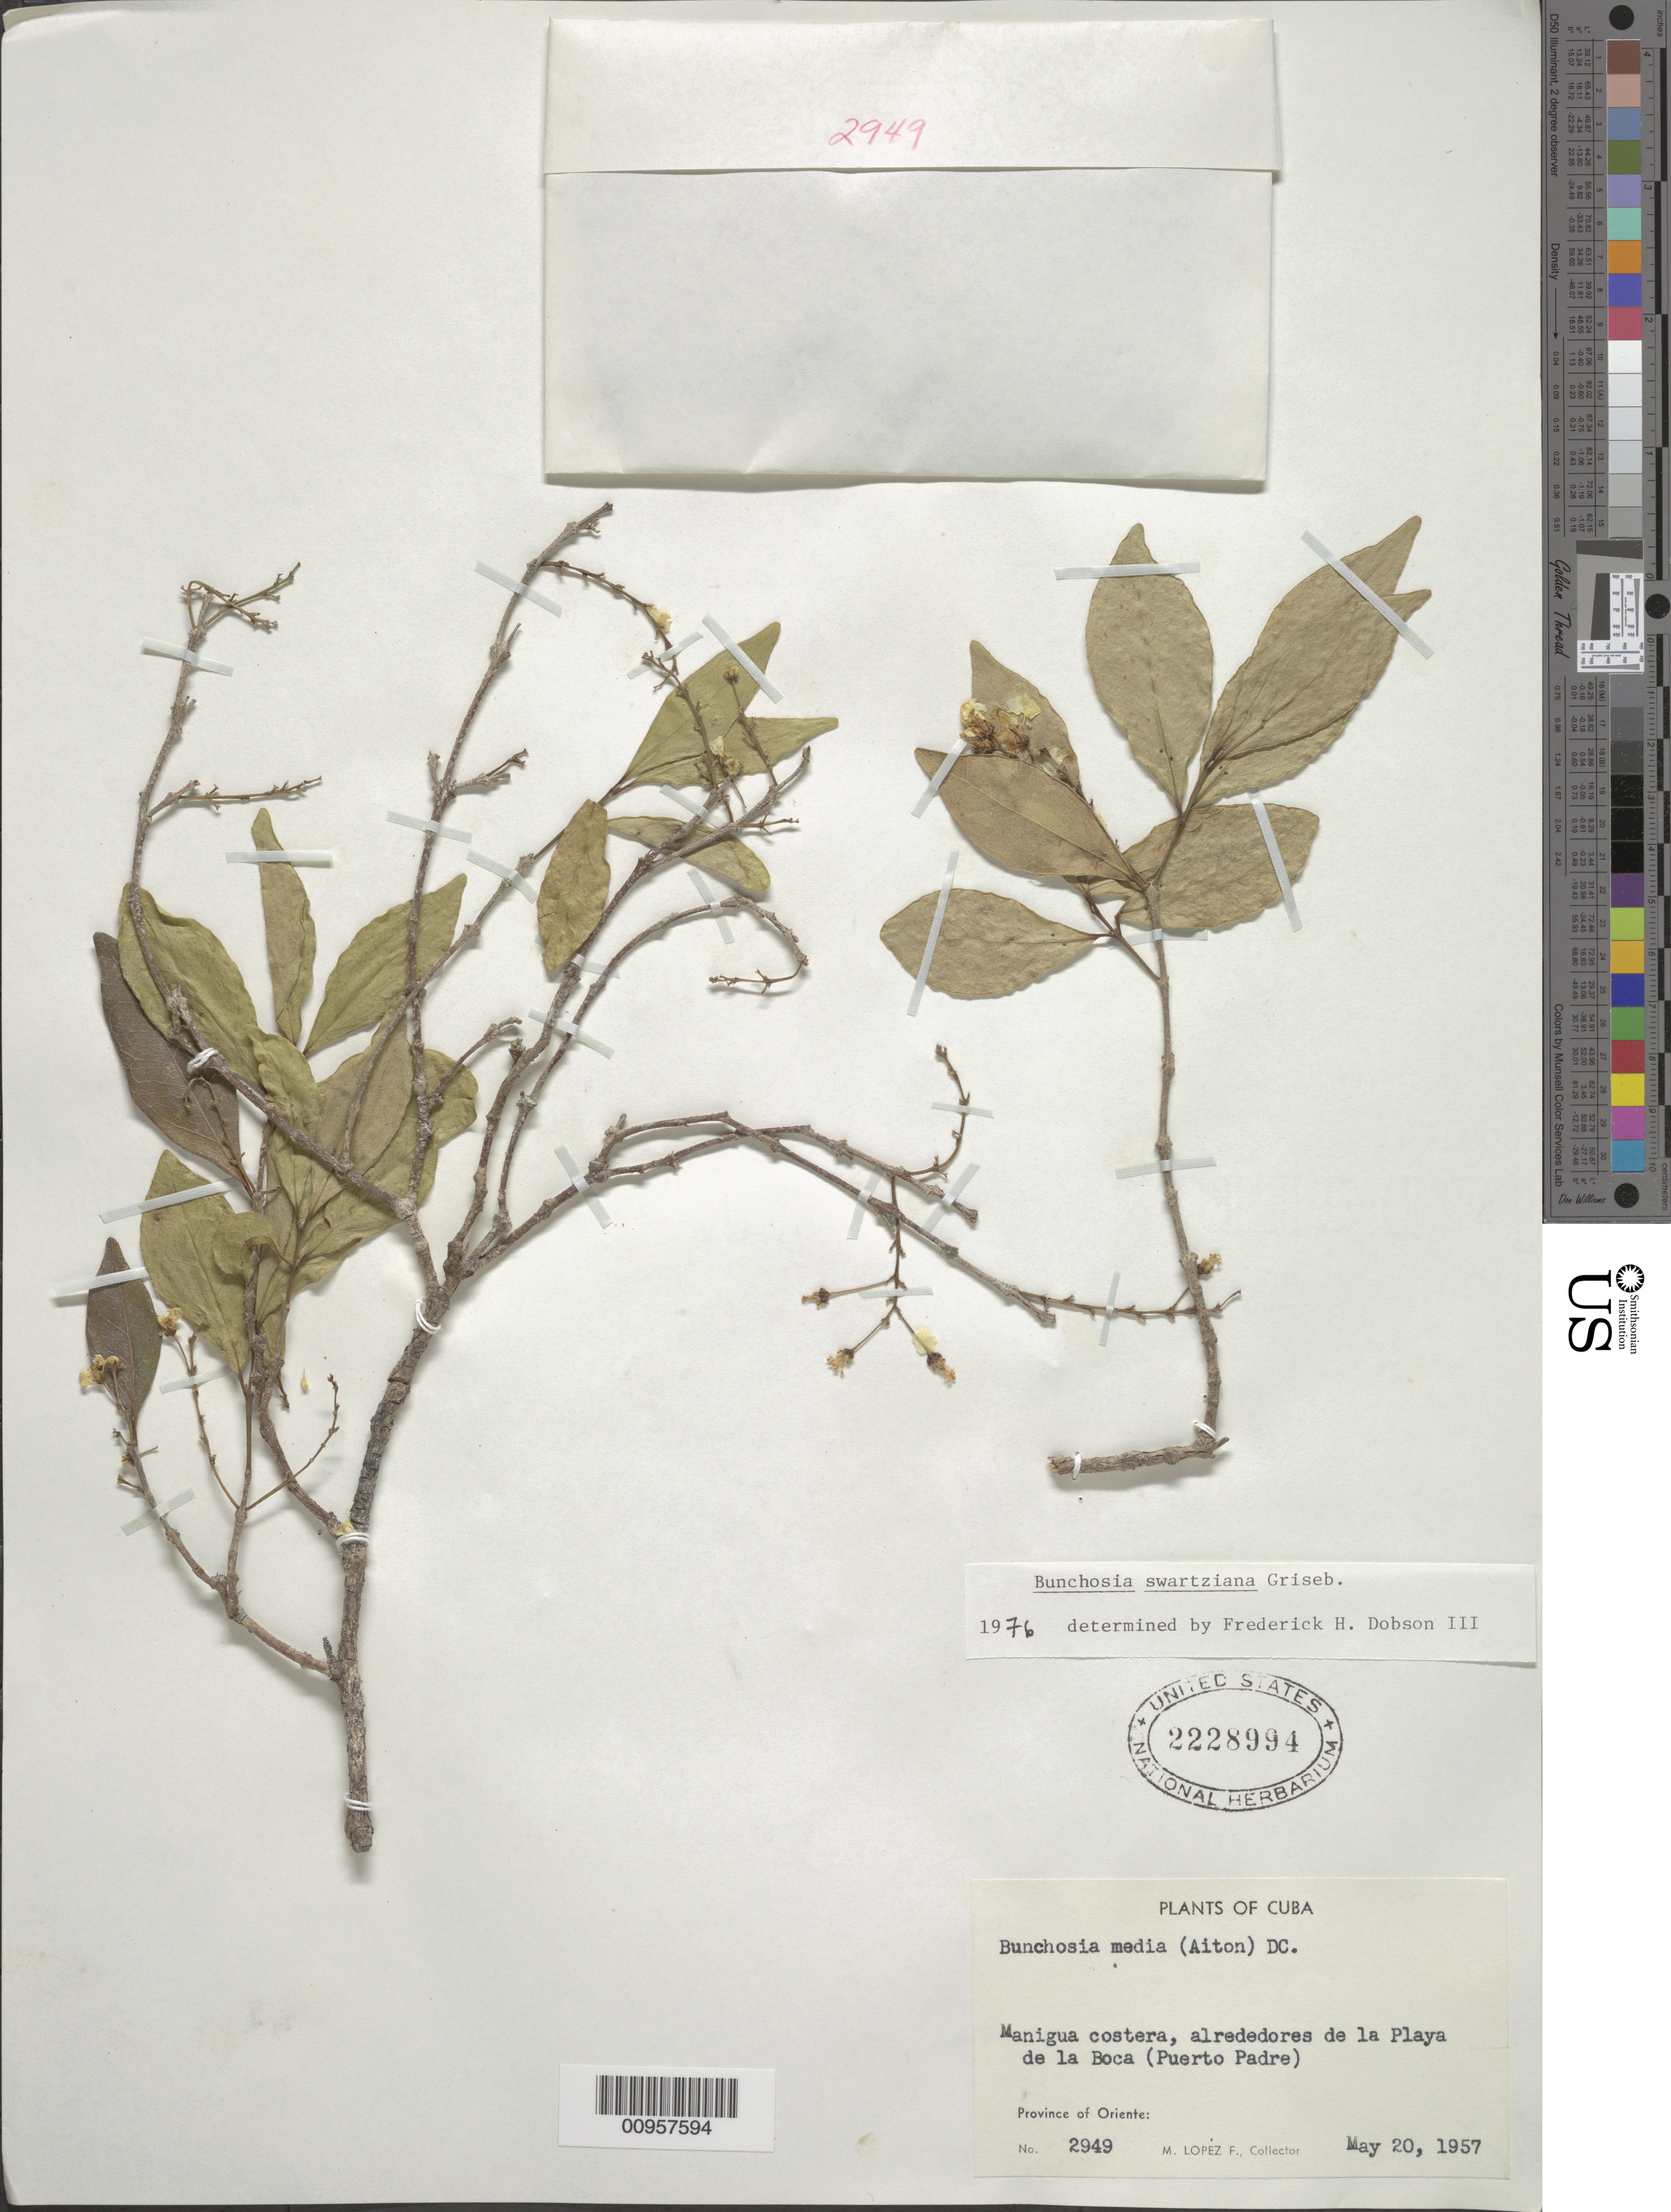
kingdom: Plantae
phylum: Tracheophyta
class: Magnoliopsida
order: Malpighiales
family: Malpighiaceae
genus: Bunchosia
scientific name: Bunchosia swartziana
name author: Griseb.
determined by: Dobson, F. H., III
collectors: M. López Figueiras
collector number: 2949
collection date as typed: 20 May 1957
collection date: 1957-05-20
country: Cuba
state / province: Oriente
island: Cuba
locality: Alrededores de la Playa de la Boca (Puerto Padre)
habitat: Manigua costera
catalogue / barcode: US 2228994